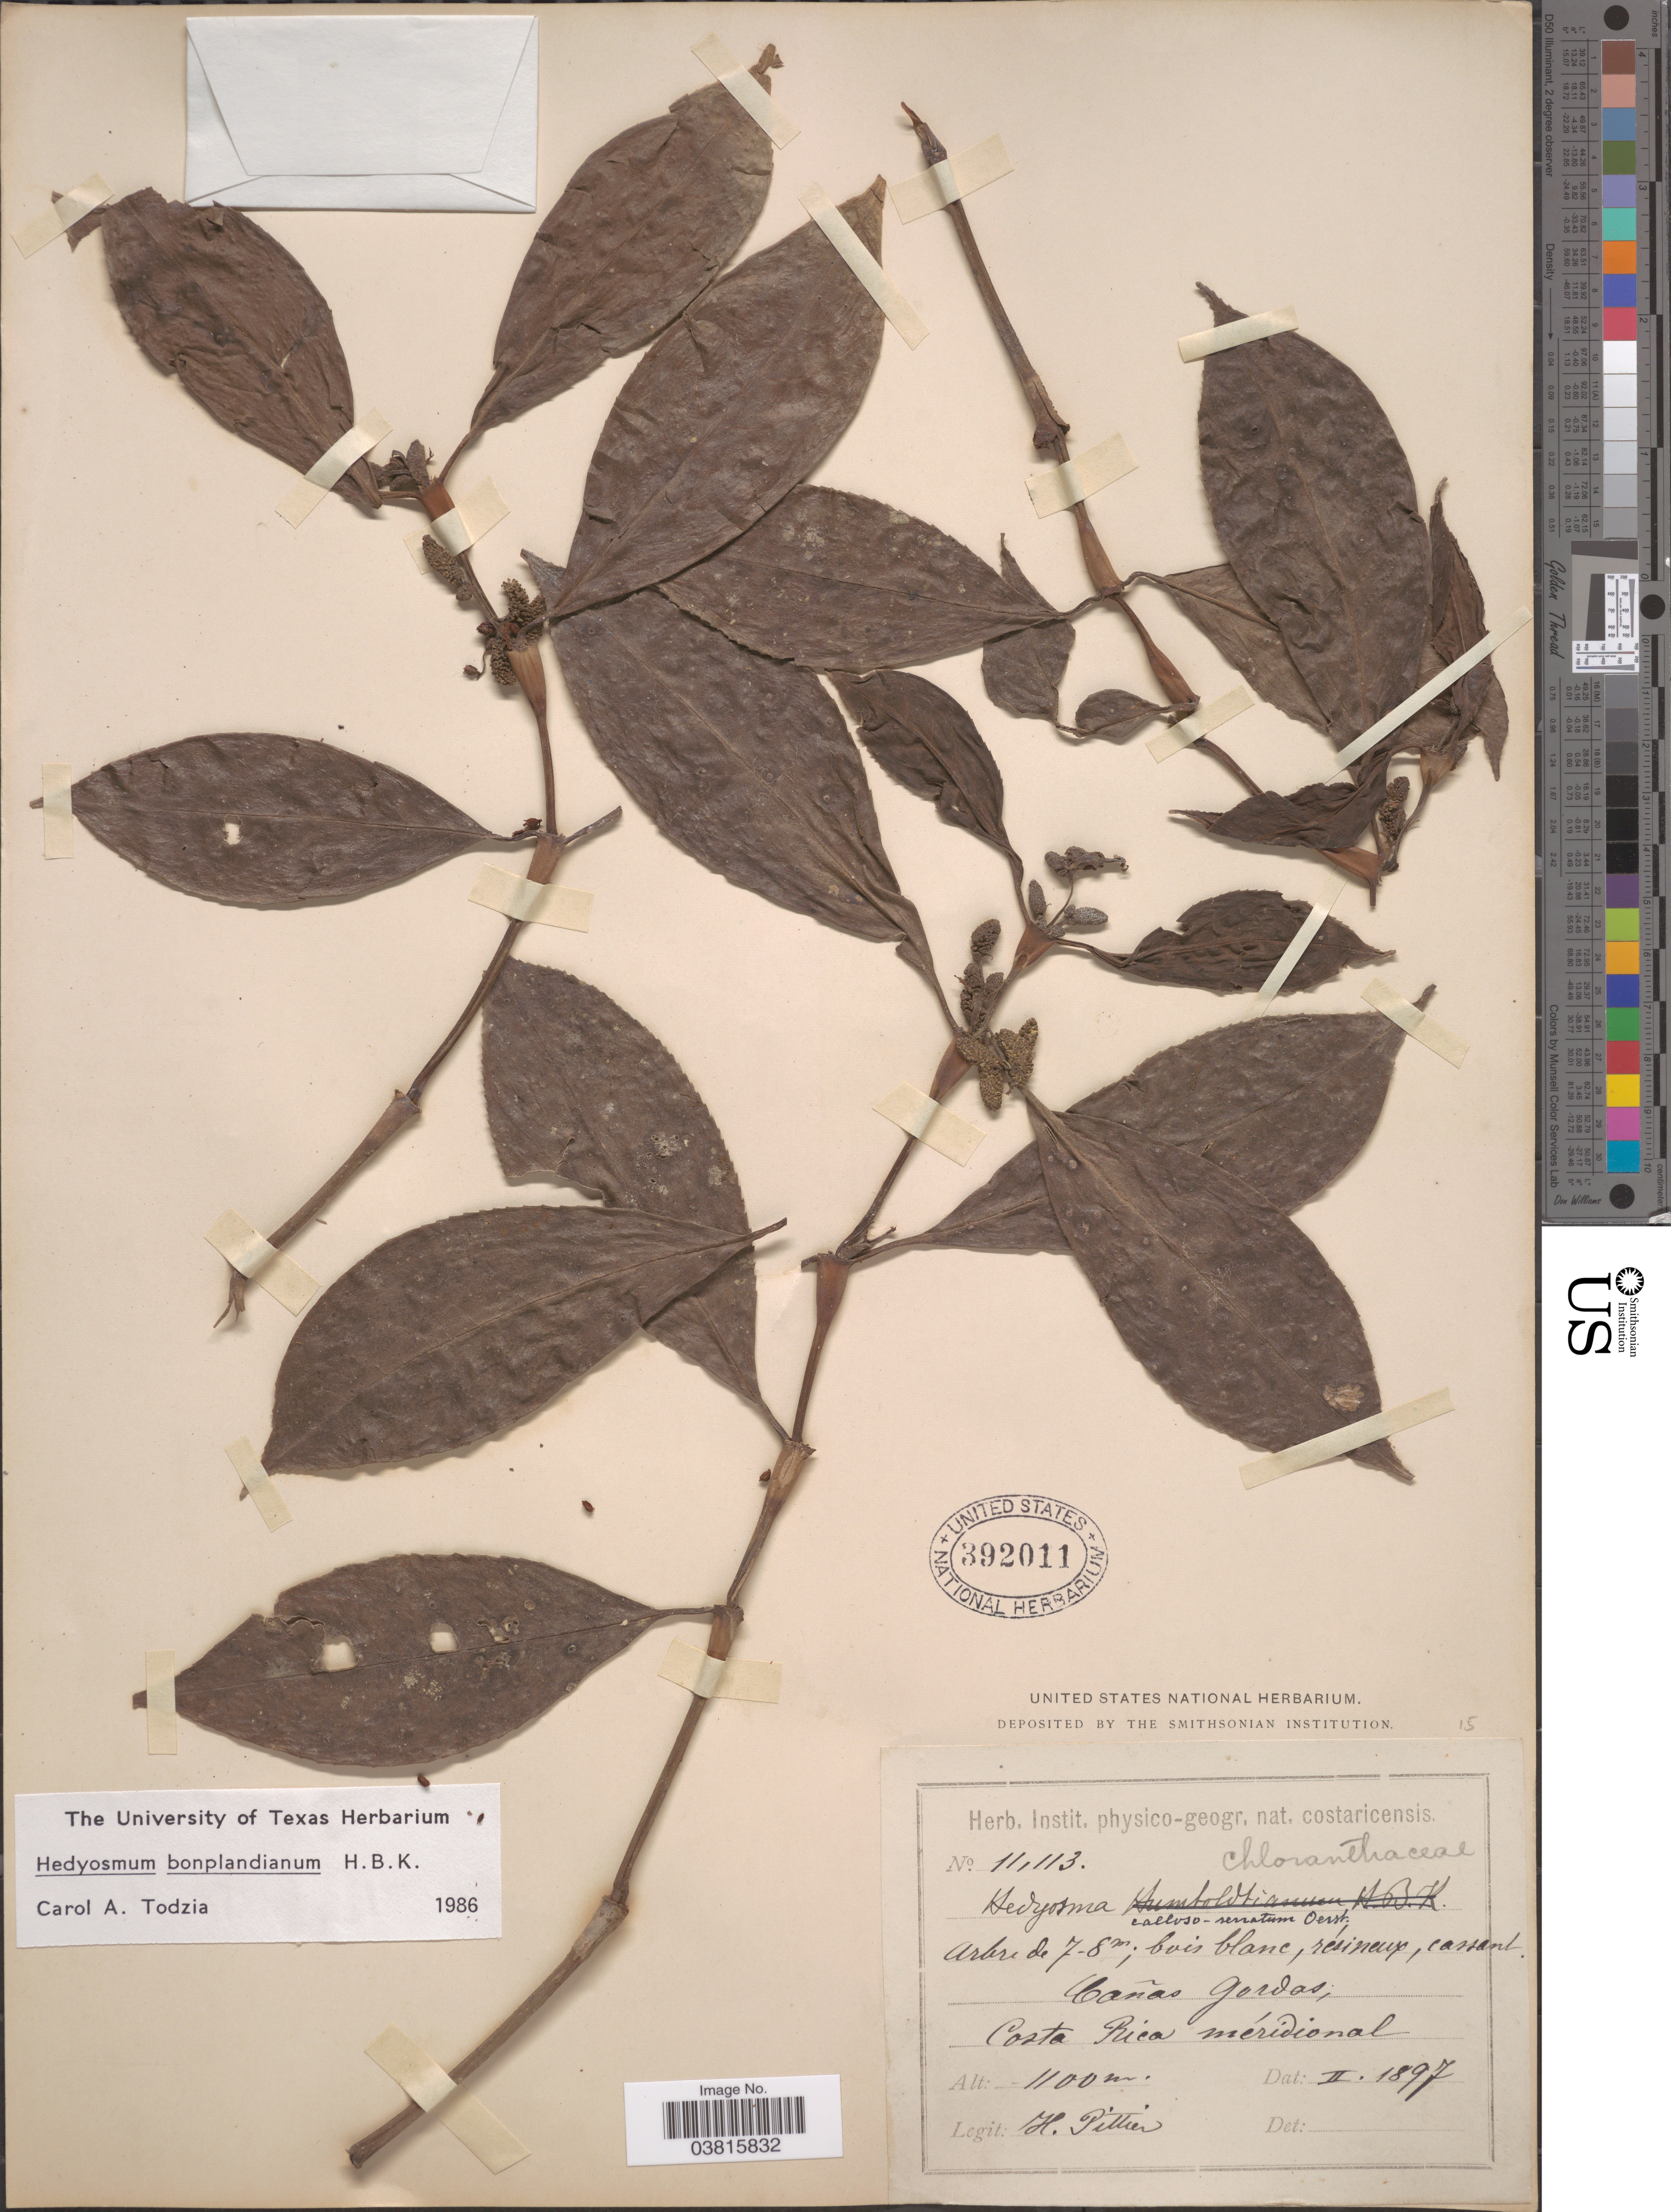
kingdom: Plantae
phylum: Tracheophyta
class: Magnoliopsida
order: Chloranthales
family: Chloranthaceae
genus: Hedyosmum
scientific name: Hedyosmum callososerratum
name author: Oerst.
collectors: H. F. Pittier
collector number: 11113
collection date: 1897-02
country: Costa Rica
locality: Cañas Gordas. Costa Rica méridional.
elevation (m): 1100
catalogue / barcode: US 392011